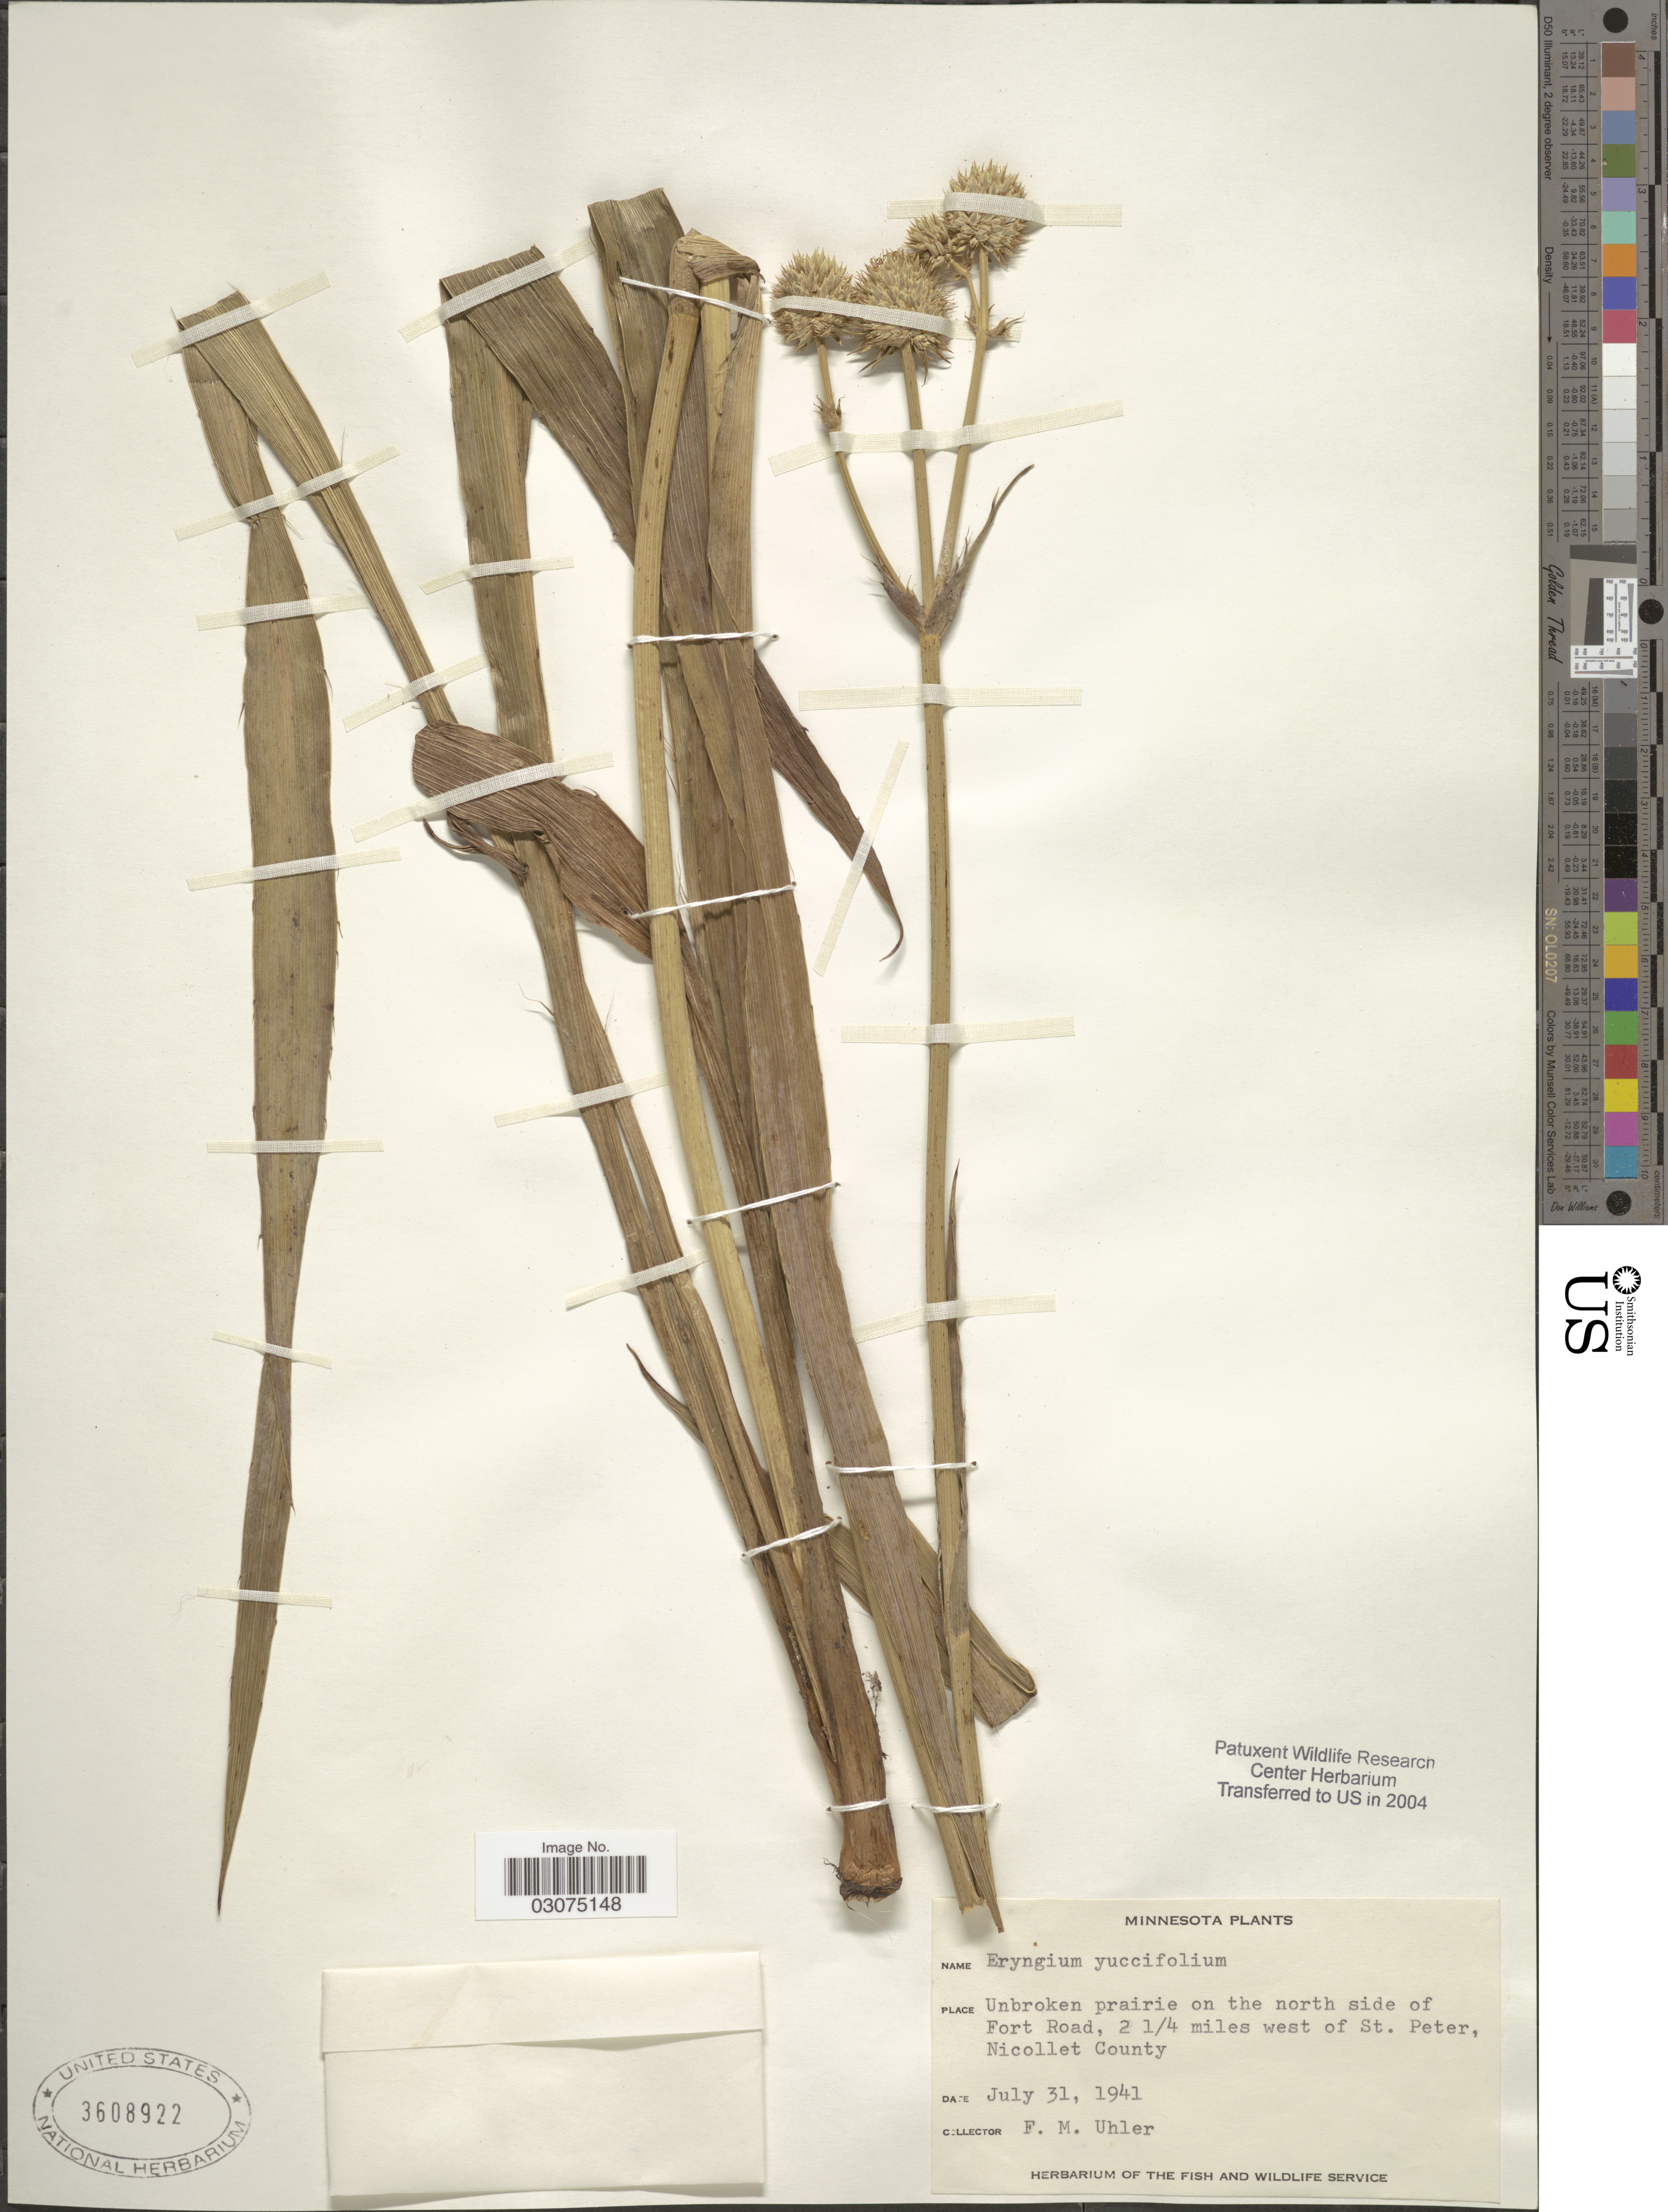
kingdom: Plantae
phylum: Tracheophyta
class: Magnoliopsida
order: Apiales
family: Apiaceae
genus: Eryngium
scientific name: Eryngium yuccifolium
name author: Michx.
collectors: F. M. Uhler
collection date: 1941-07-31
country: United States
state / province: Minnesota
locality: Unbroken prairie on the north side of Fort Road, 2 1/4 miles west of St. Peter, Nicollet County.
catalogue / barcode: US 3608922